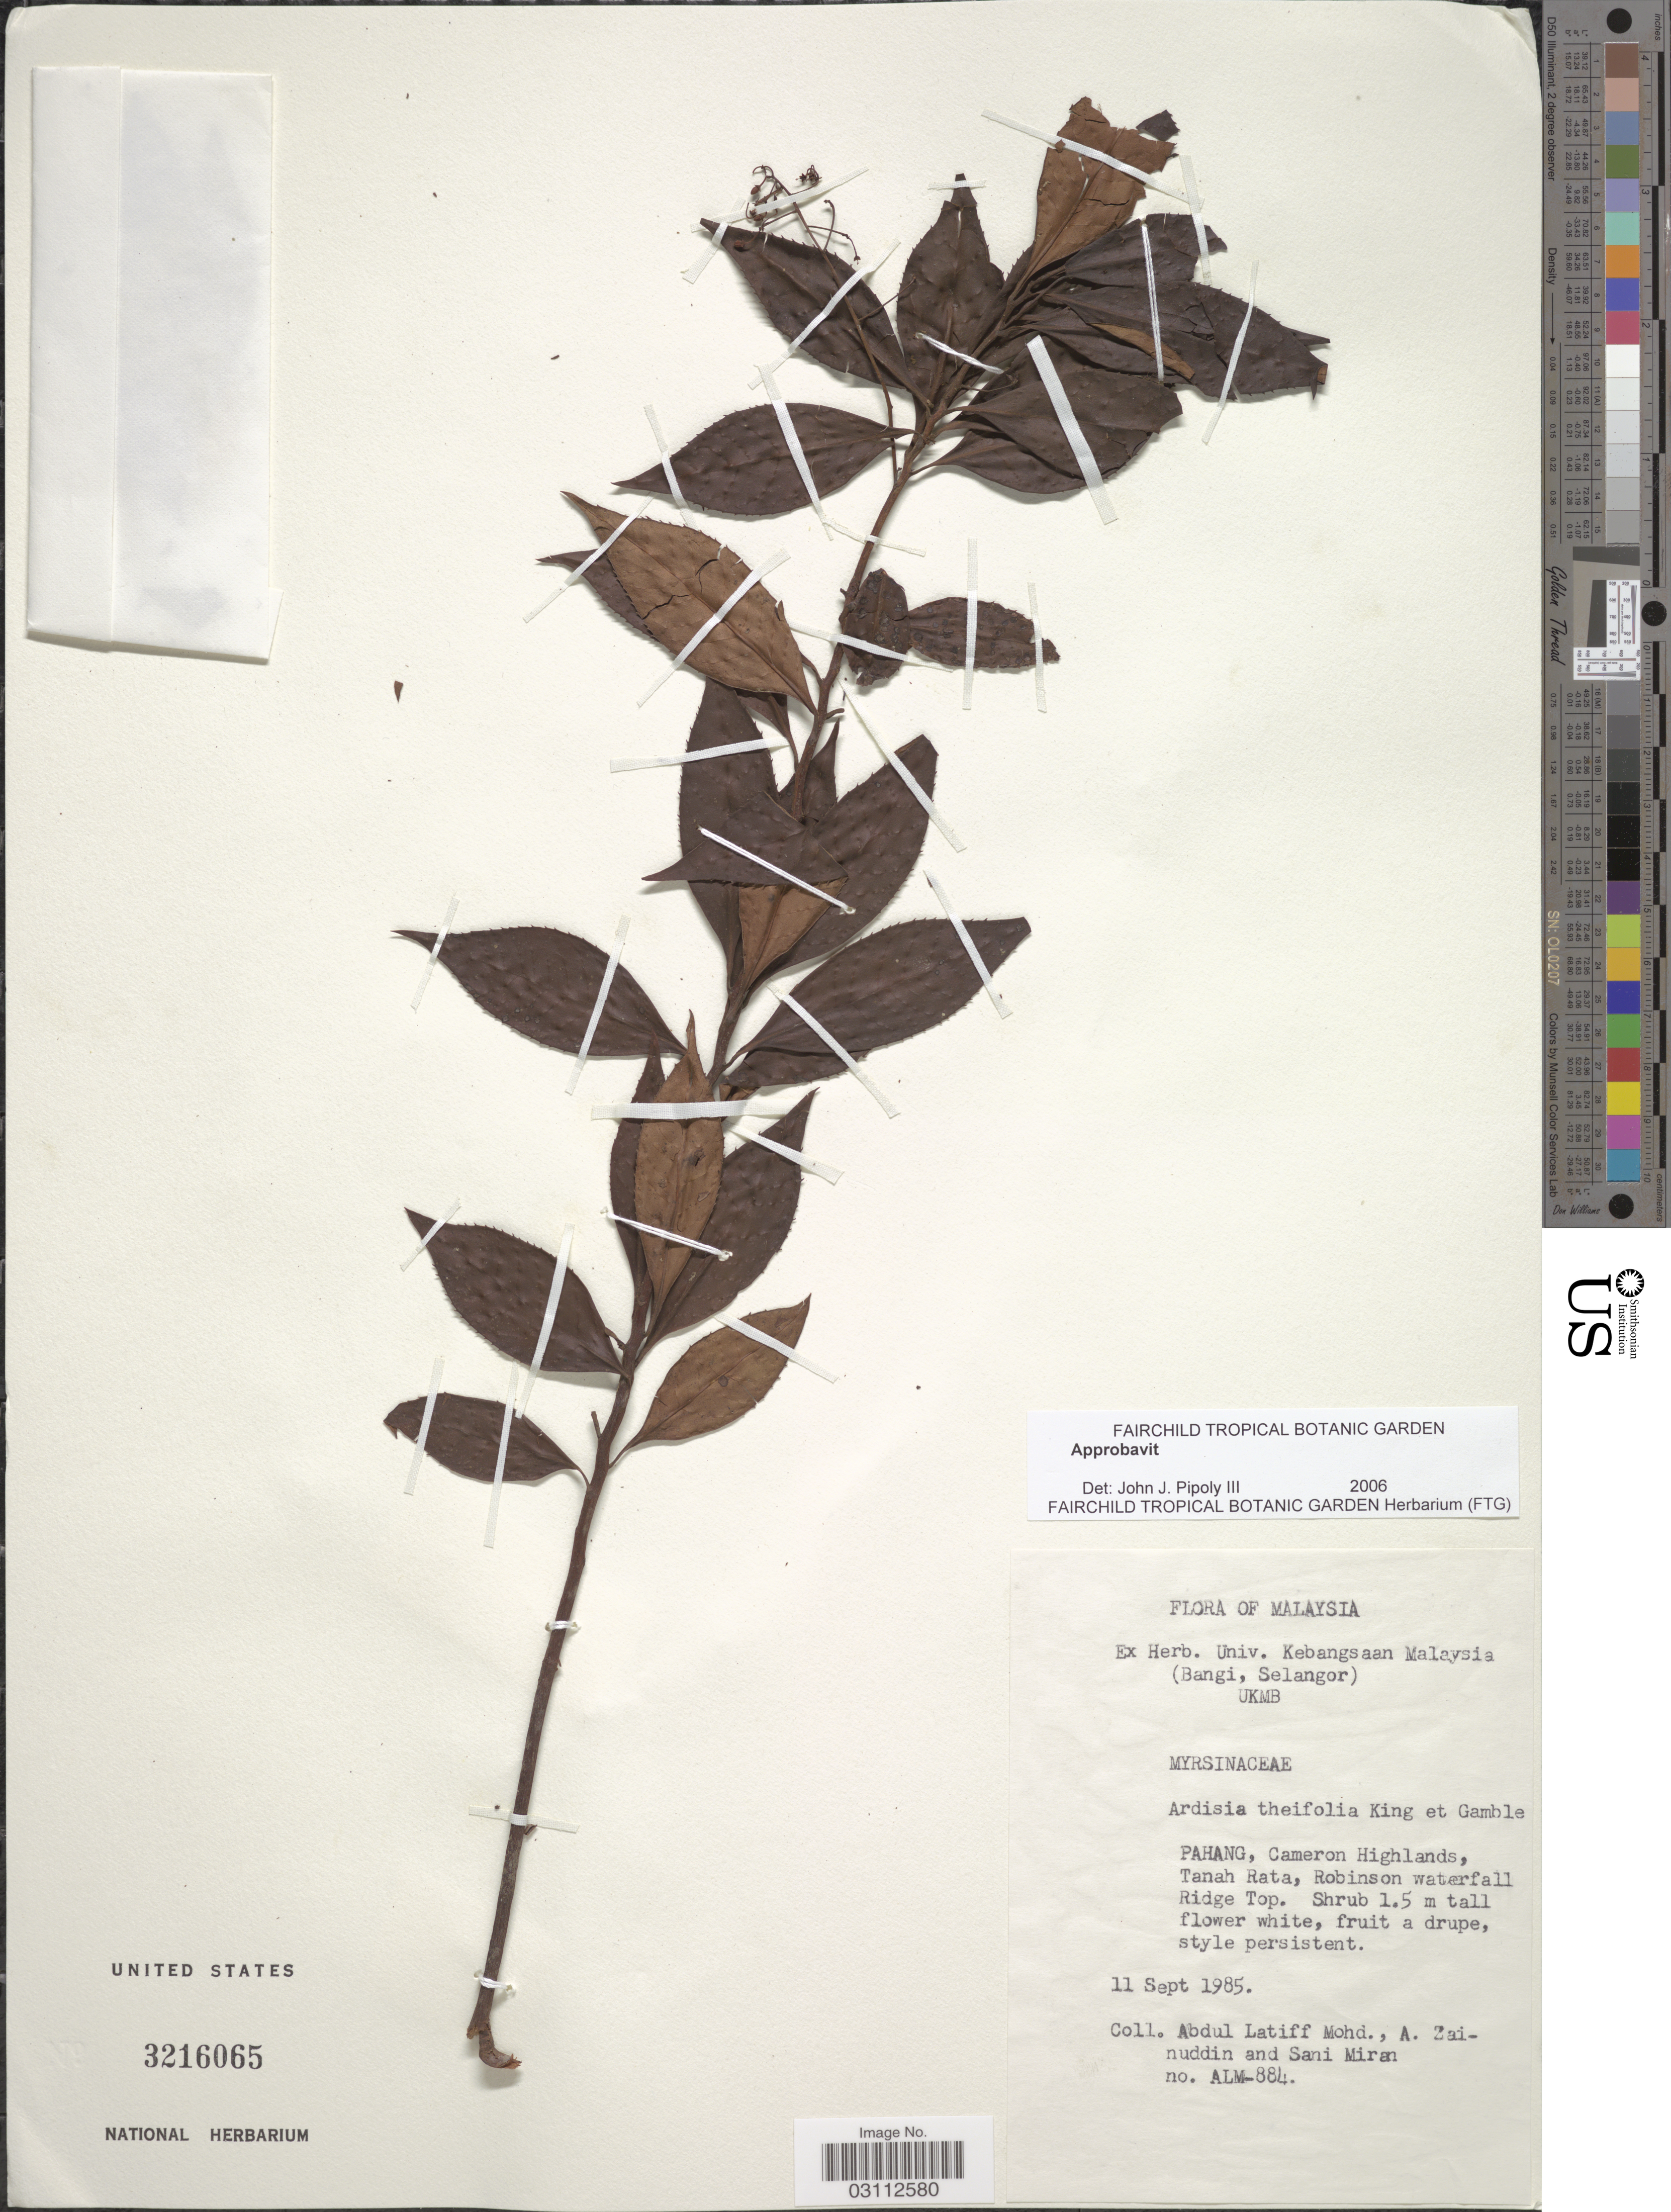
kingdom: Plantae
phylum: Tracheophyta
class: Magnoliopsida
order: Ericales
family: Primulaceae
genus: Ardisia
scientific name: Ardisia theifolia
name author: King & Gamble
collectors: A. Mohammad, A. Zainuddin & S. Miran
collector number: ALM-884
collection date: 1985-09-11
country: Malaysia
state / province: Pahang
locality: Pahang, Cameron Highlands, Tanah Rata, Robinson waterfall Ridge Top.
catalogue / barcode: US 3216065